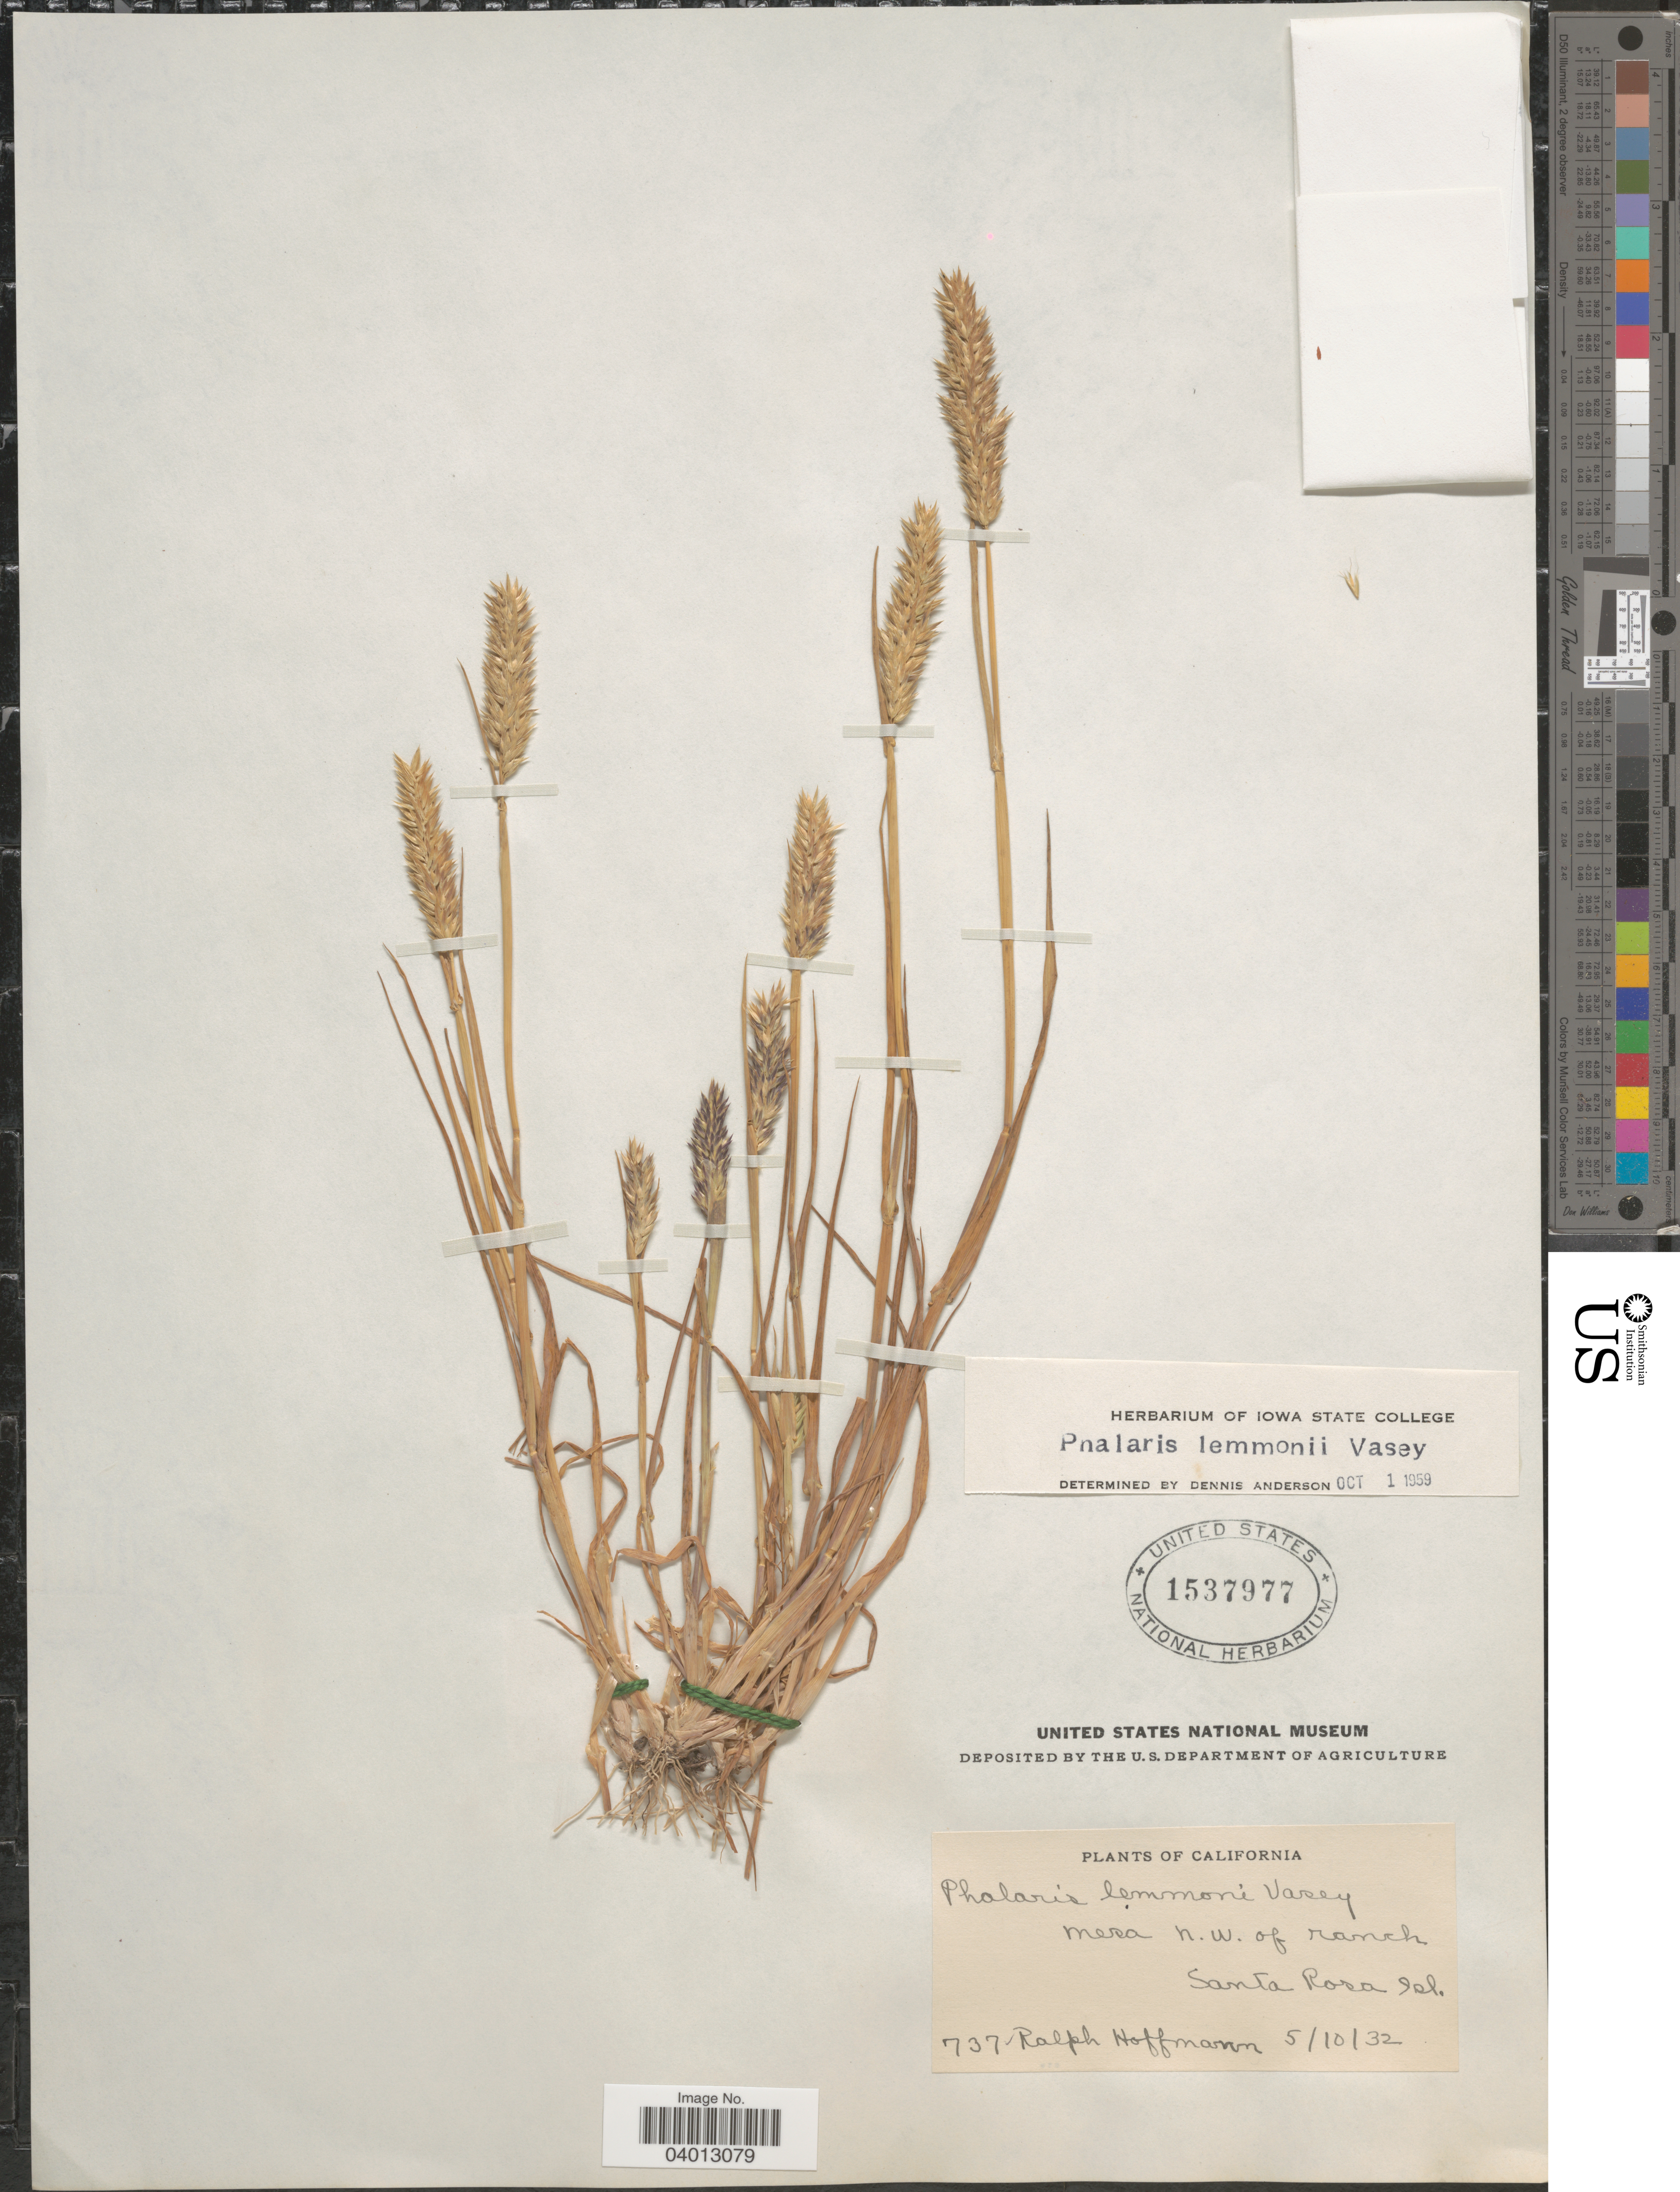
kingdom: Plantae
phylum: Tracheophyta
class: Liliopsida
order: Poales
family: Poaceae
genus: Phalaris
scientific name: Phalaris lemmonii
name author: Vasey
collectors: R. Hoffmann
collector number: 737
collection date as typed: Transcribed d/m/y: 10/5/32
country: United States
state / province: California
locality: Mesa n.w. of ranch. Santa Rosa Isl.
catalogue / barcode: US 1537977